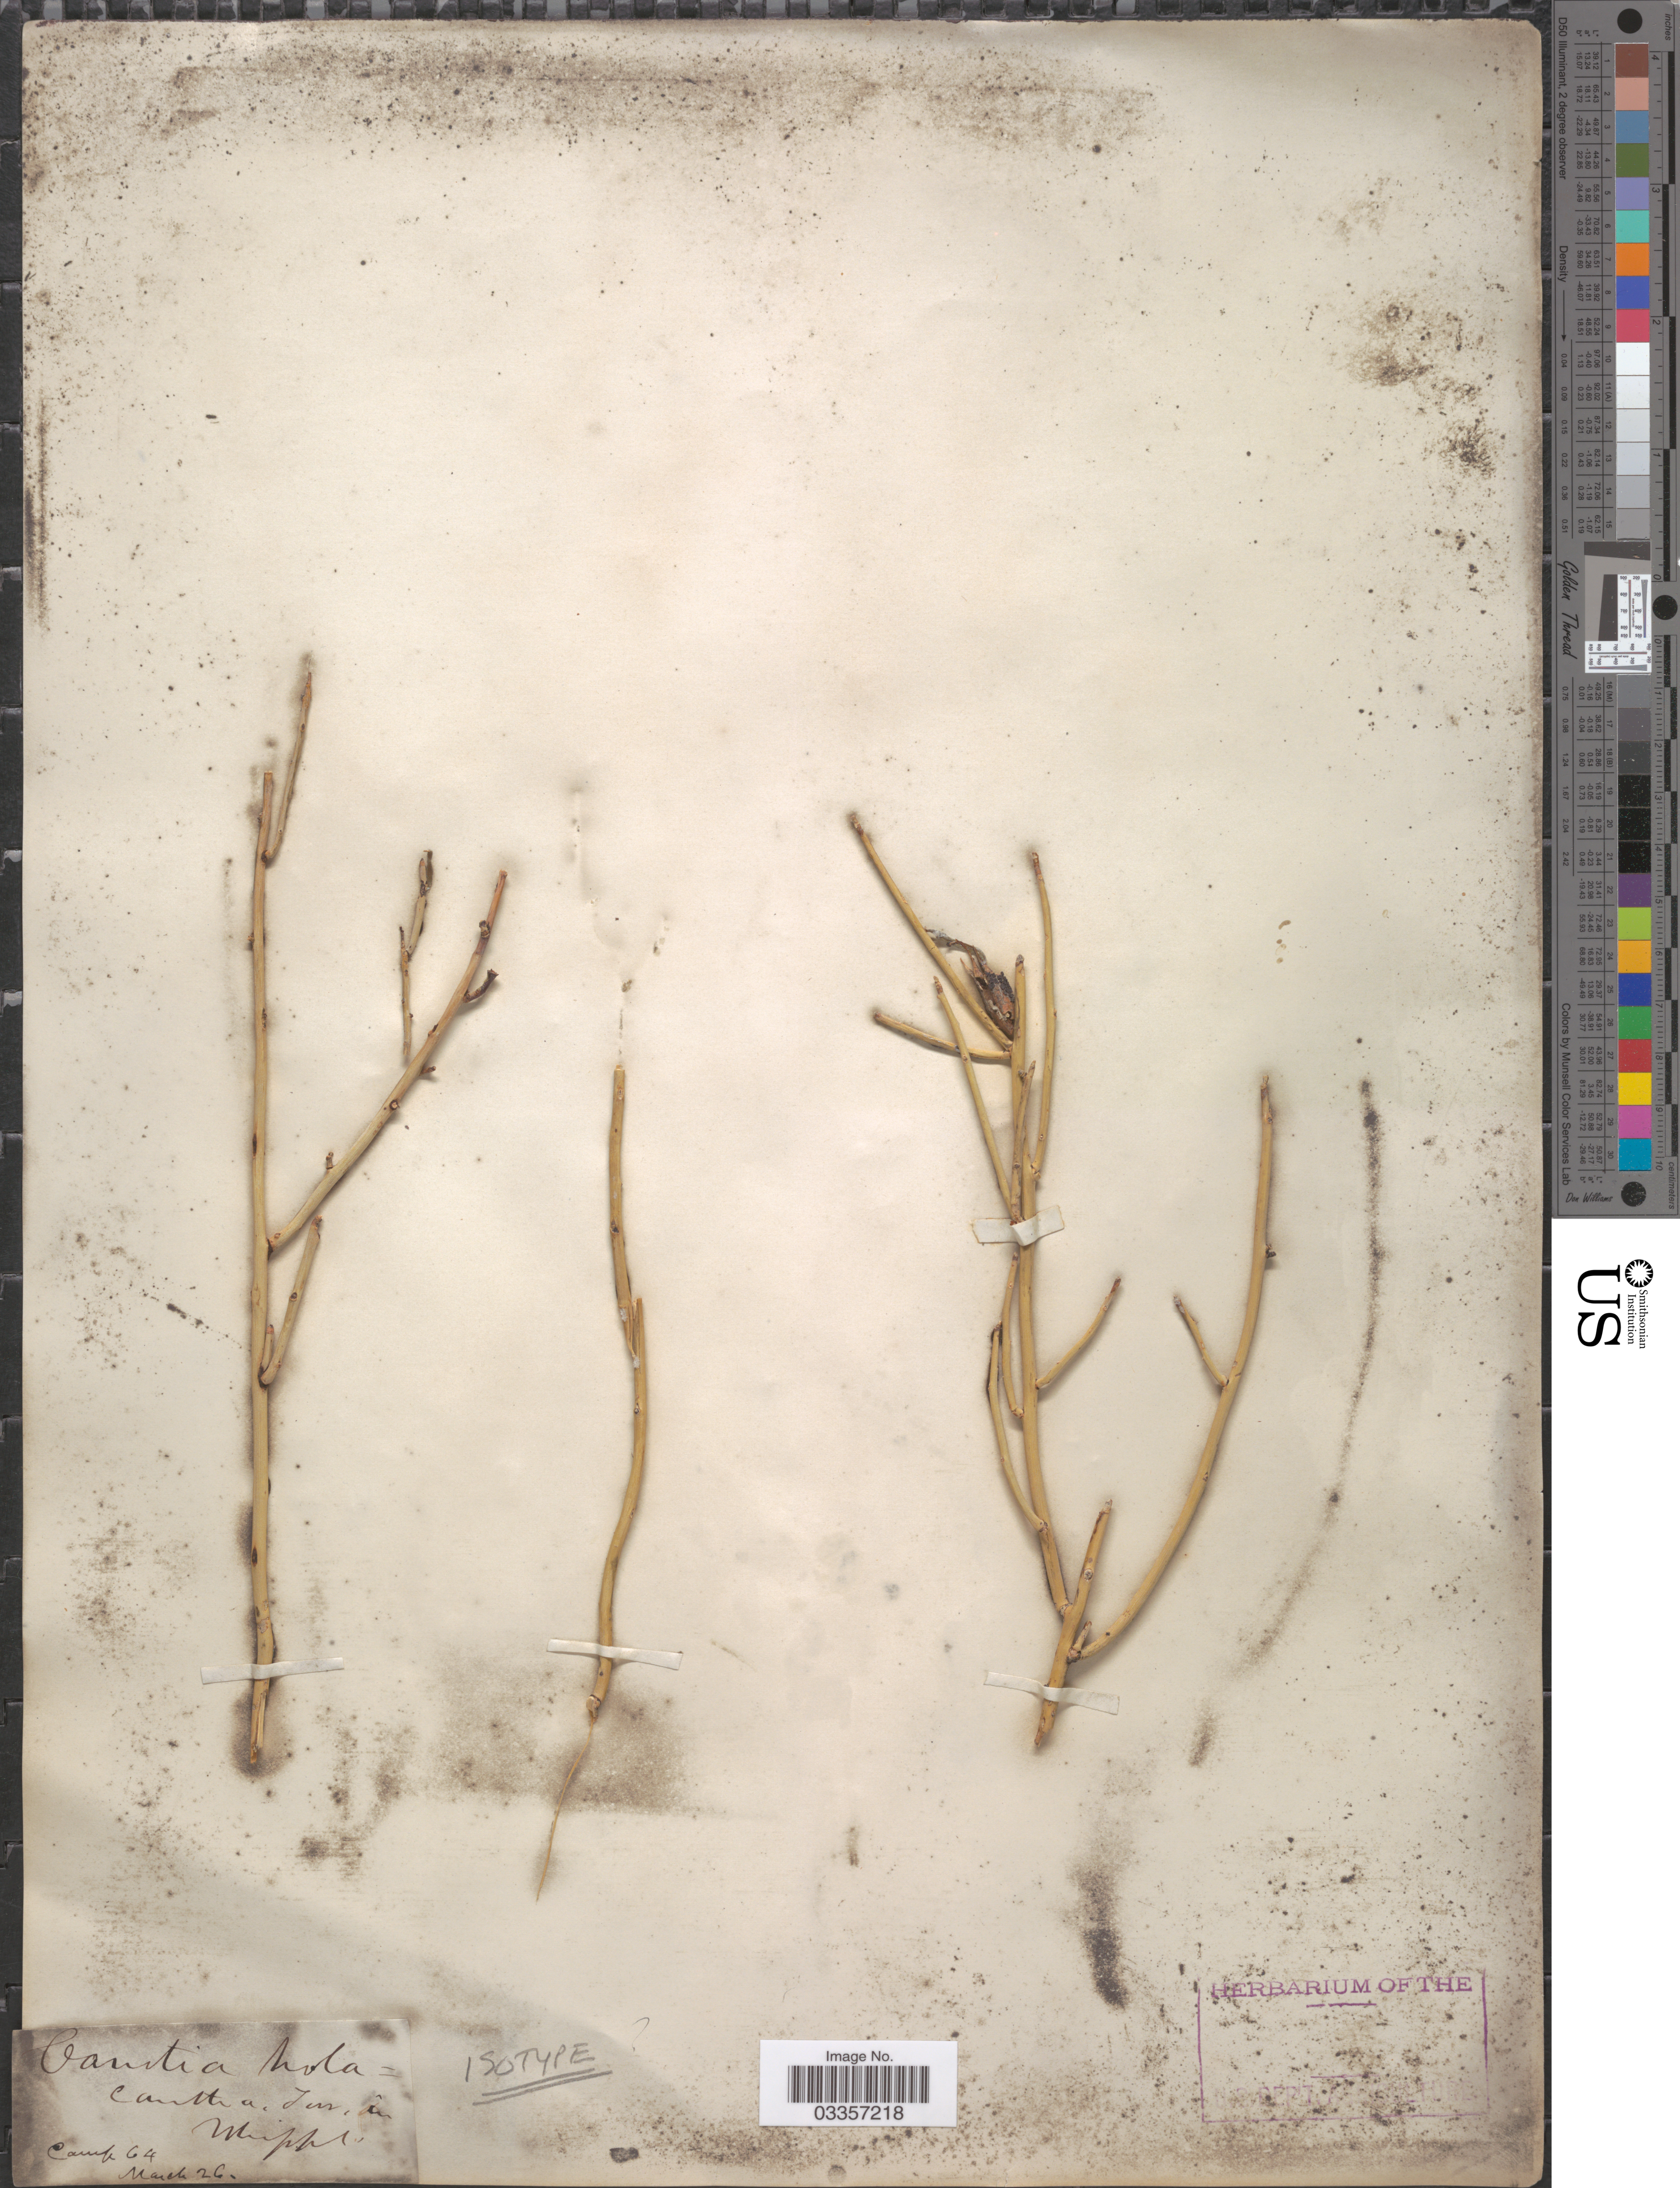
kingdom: Plantae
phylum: Tracheophyta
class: Magnoliopsida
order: Celastrales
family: Celastraceae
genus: Canotia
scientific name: Canotia holacantha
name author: Torr.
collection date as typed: Transcribed d/m/y: /3/26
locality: Camp 64.